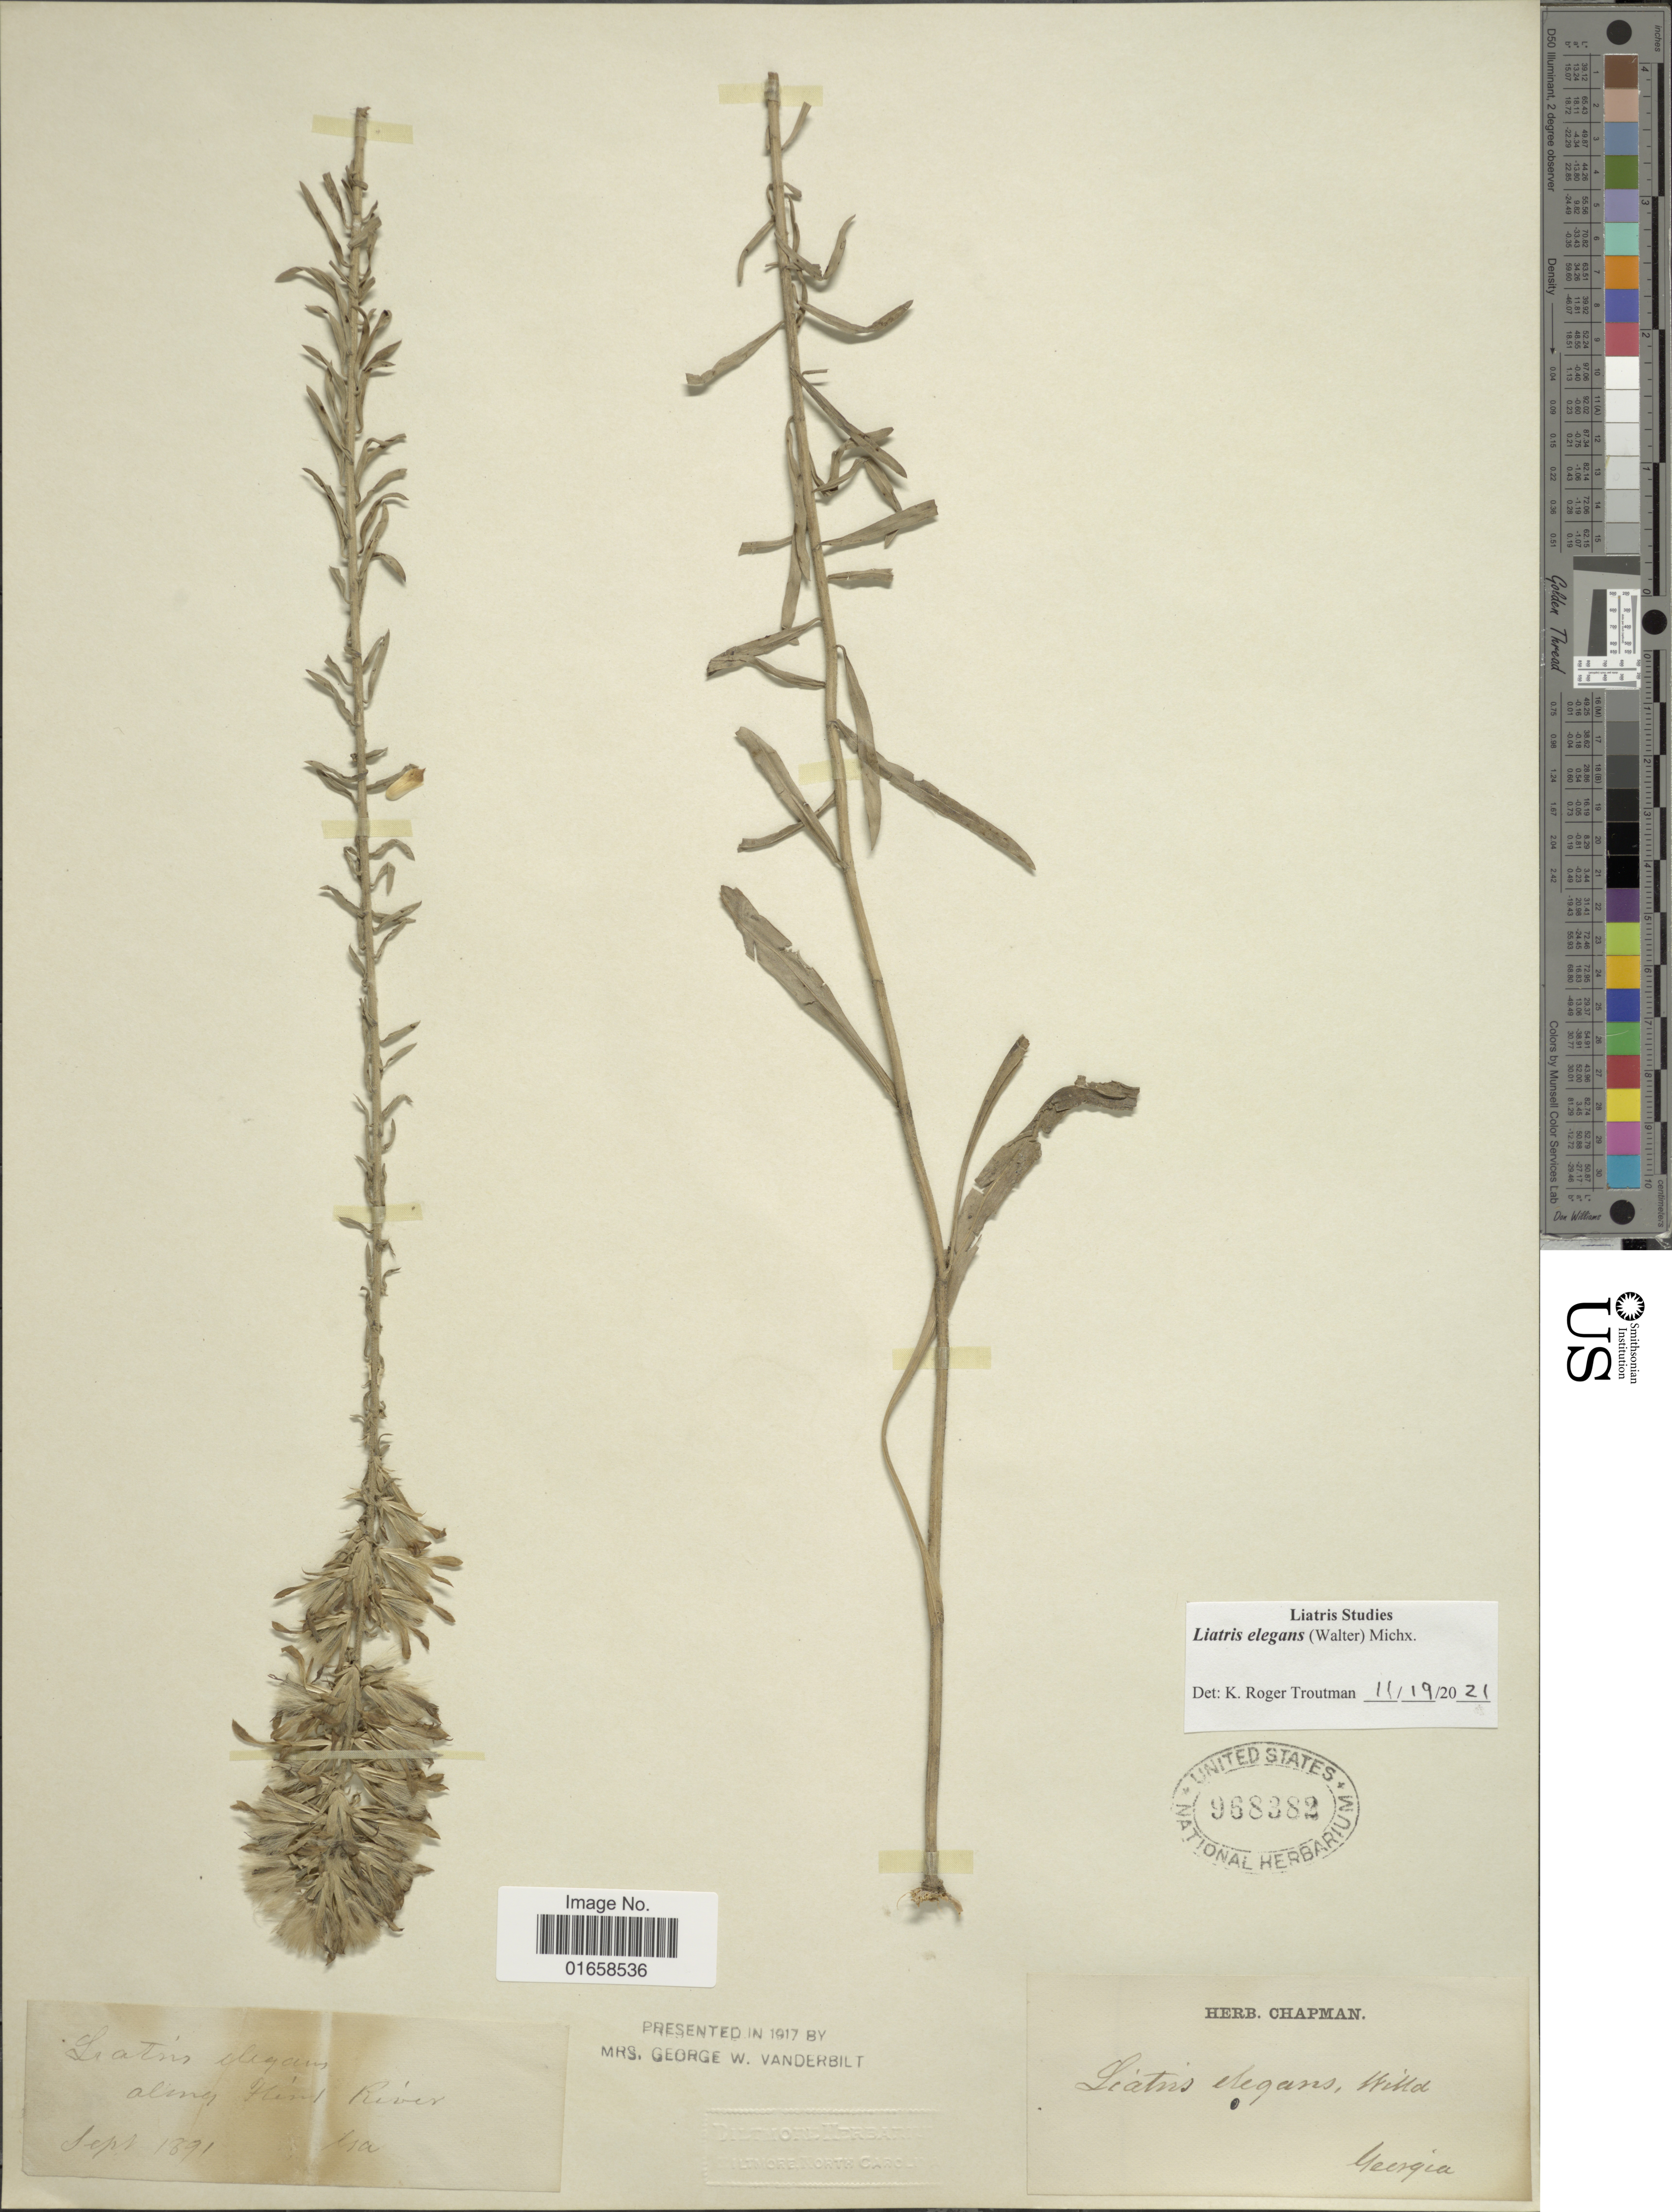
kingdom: Plantae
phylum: Tracheophyta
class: Magnoliopsida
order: Asterales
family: Asteraceae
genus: Liatris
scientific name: Liatris elegans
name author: (Walter) Michx.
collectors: ex herb. Chapman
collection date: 1891-09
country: United States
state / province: Georgia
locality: Along Hint River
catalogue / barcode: US 968382